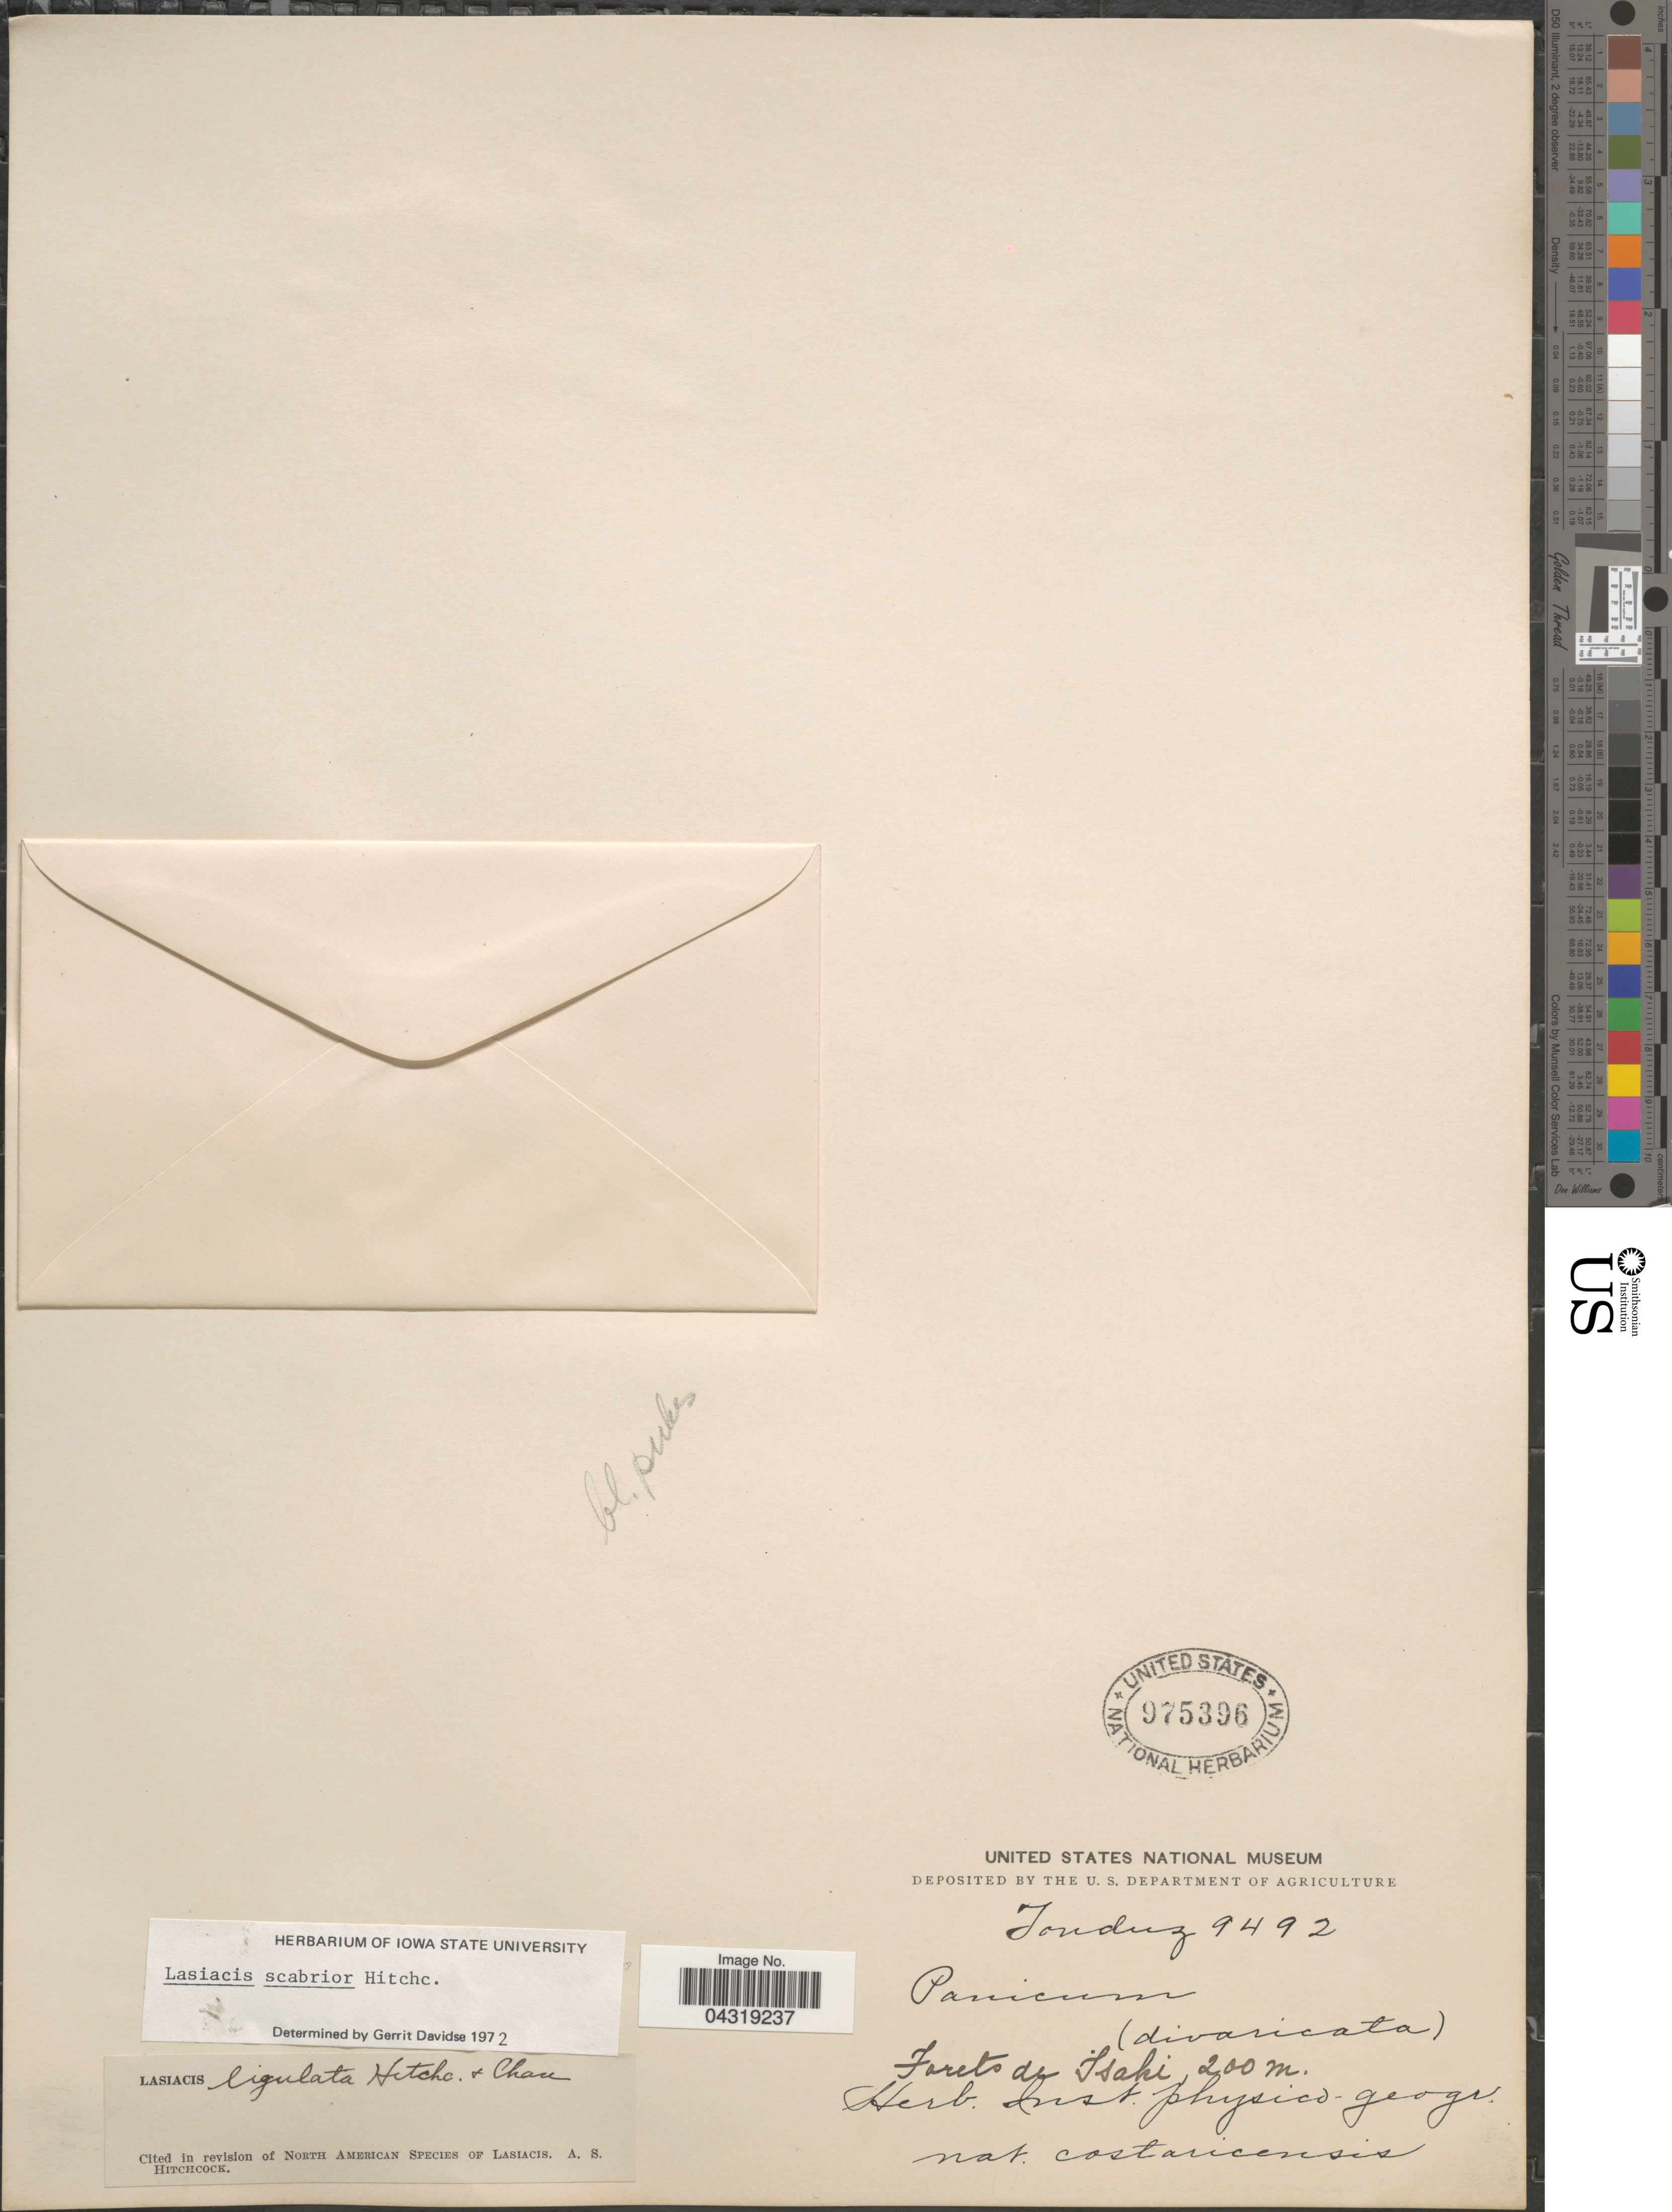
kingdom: Plantae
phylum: Tracheophyta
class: Liliopsida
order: Poales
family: Poaceae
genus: Lasiacis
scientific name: Lasiacis scabrior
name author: Hitchc.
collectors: Tonduz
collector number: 9492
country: Costa Rica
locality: Forets de Tsaki.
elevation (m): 200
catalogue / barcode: US 975396